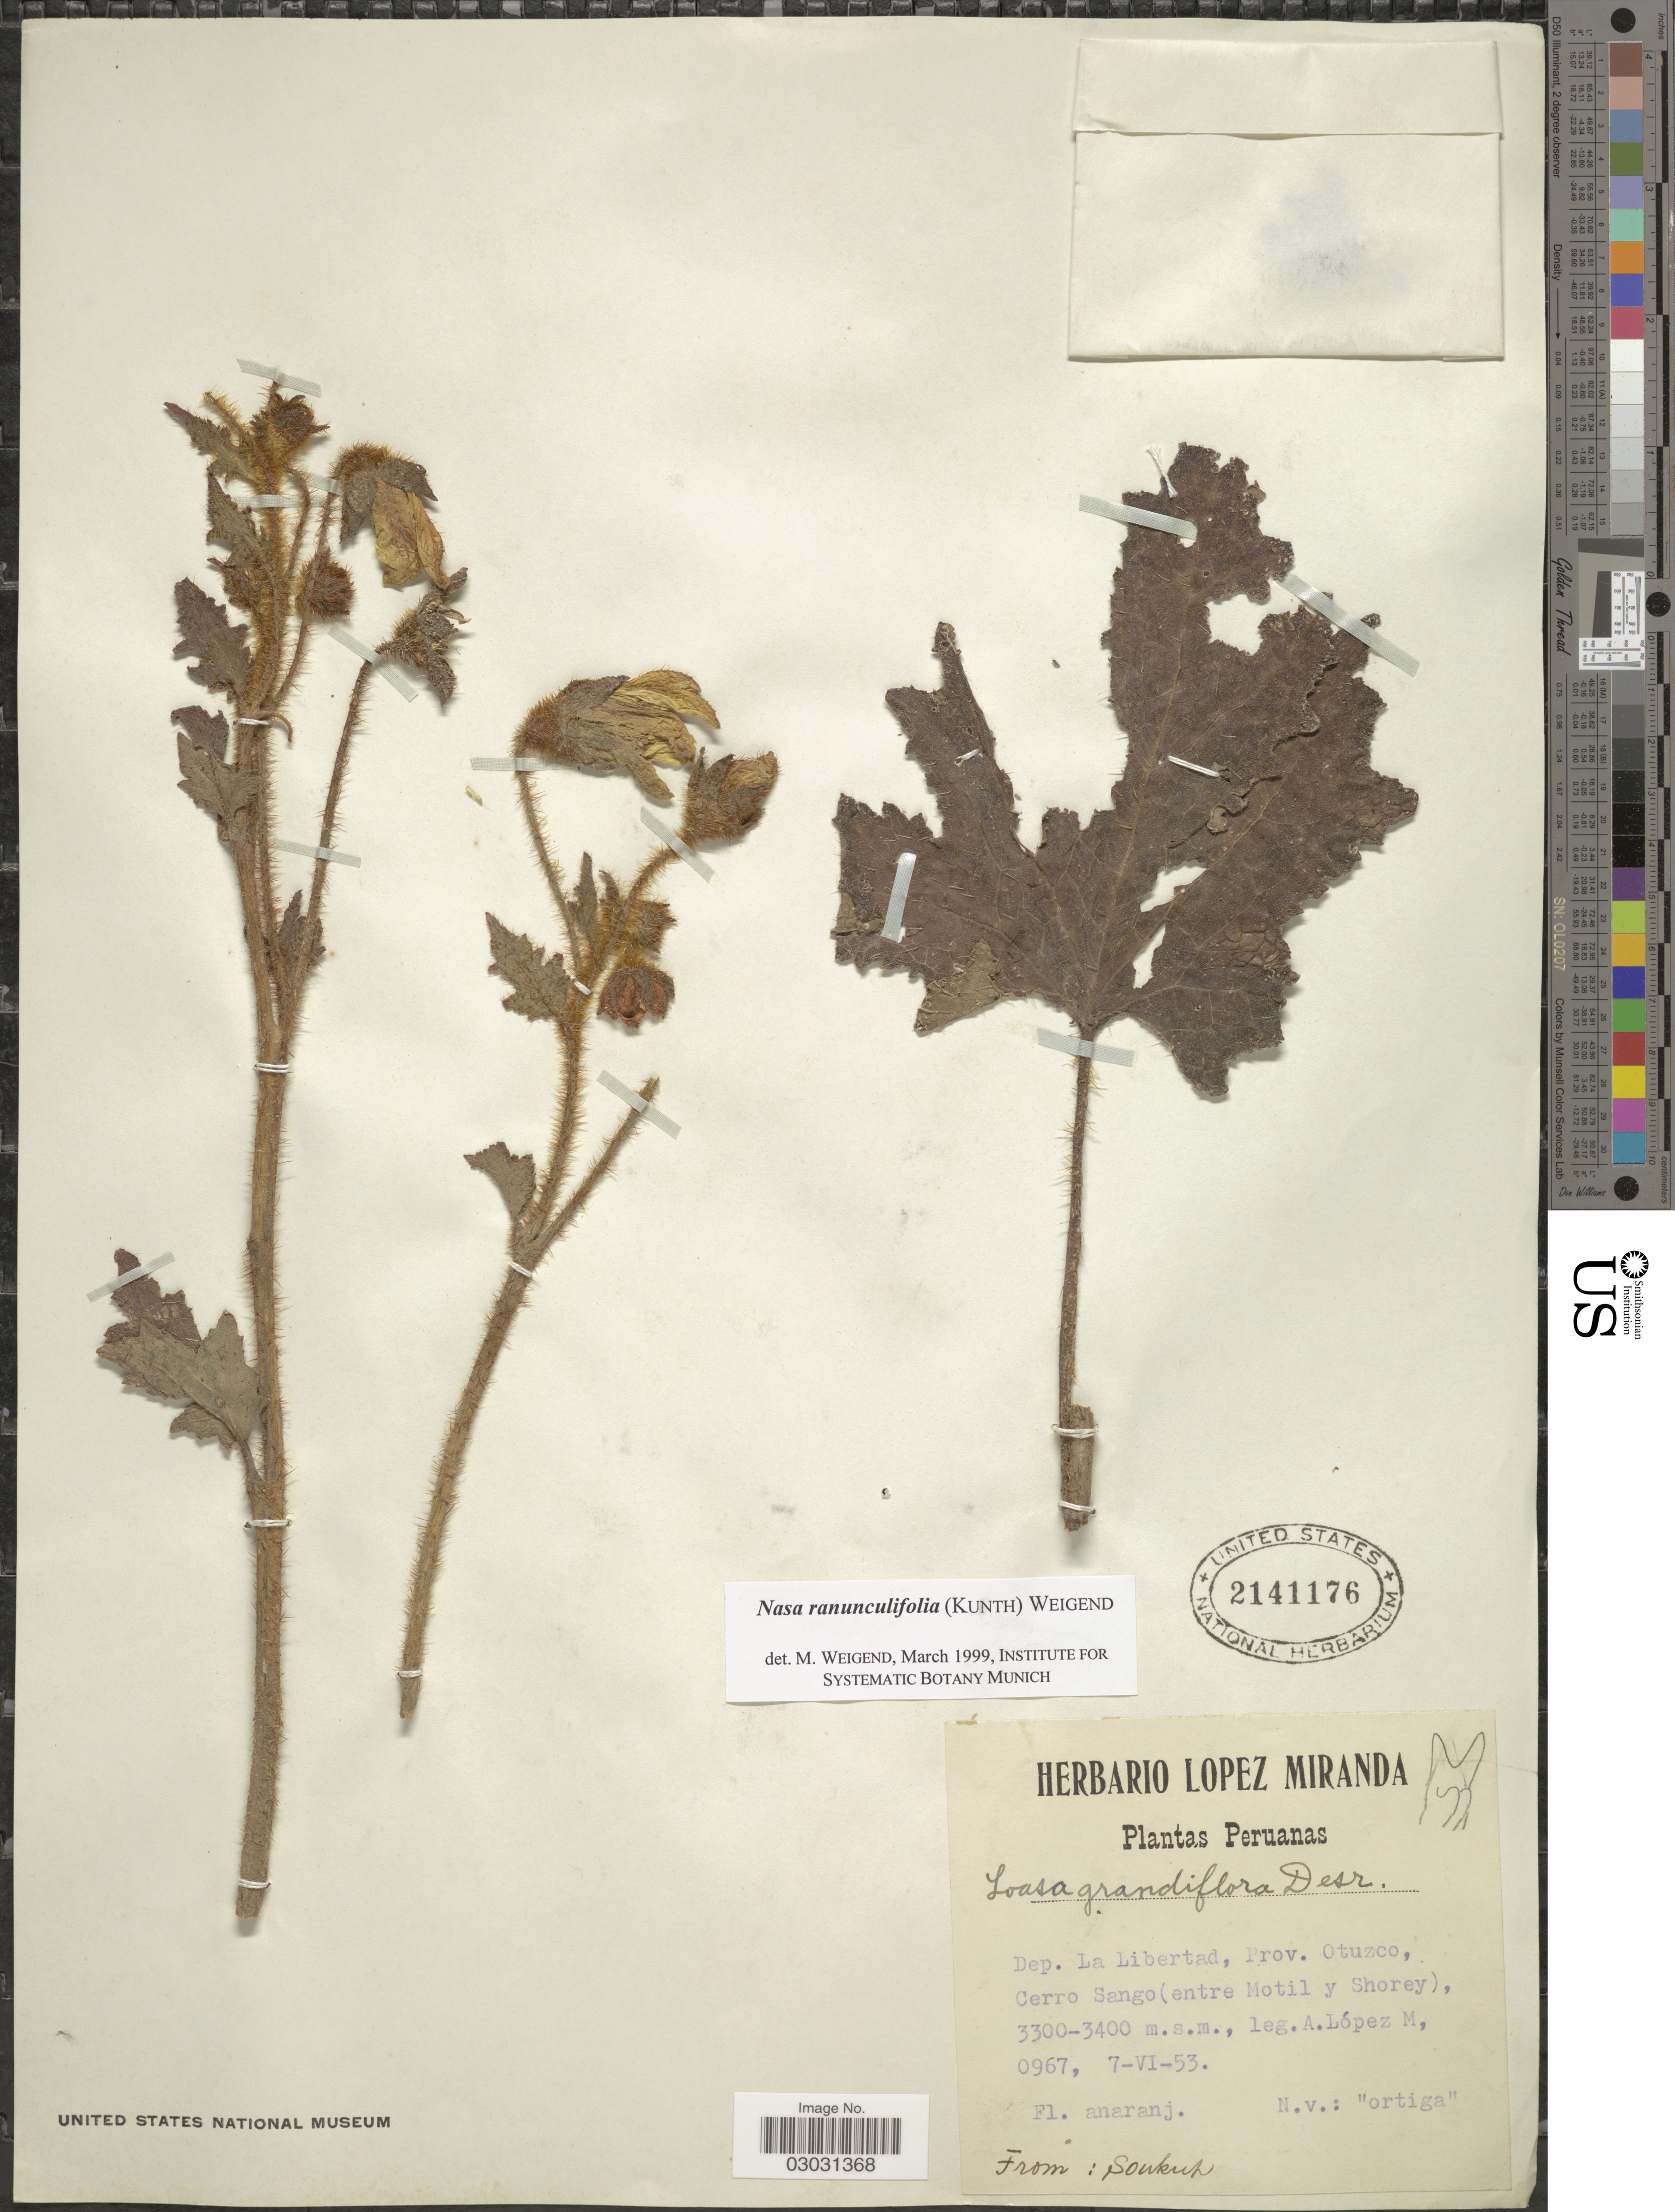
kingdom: Plantae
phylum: Tracheophyta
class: Magnoliopsida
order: Cornales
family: Loasaceae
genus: Nasa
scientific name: Nasa ranunculifolia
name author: (Kunth) Weigend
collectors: A. López M.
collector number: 0967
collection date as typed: Transcribed d/m/y: 7/6/53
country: Peru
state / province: La Libertad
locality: Dept. La Libertad, Prov. Otuzco, Cerro Sango (entre Motil y Shorey).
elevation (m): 3300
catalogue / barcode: US 2141176